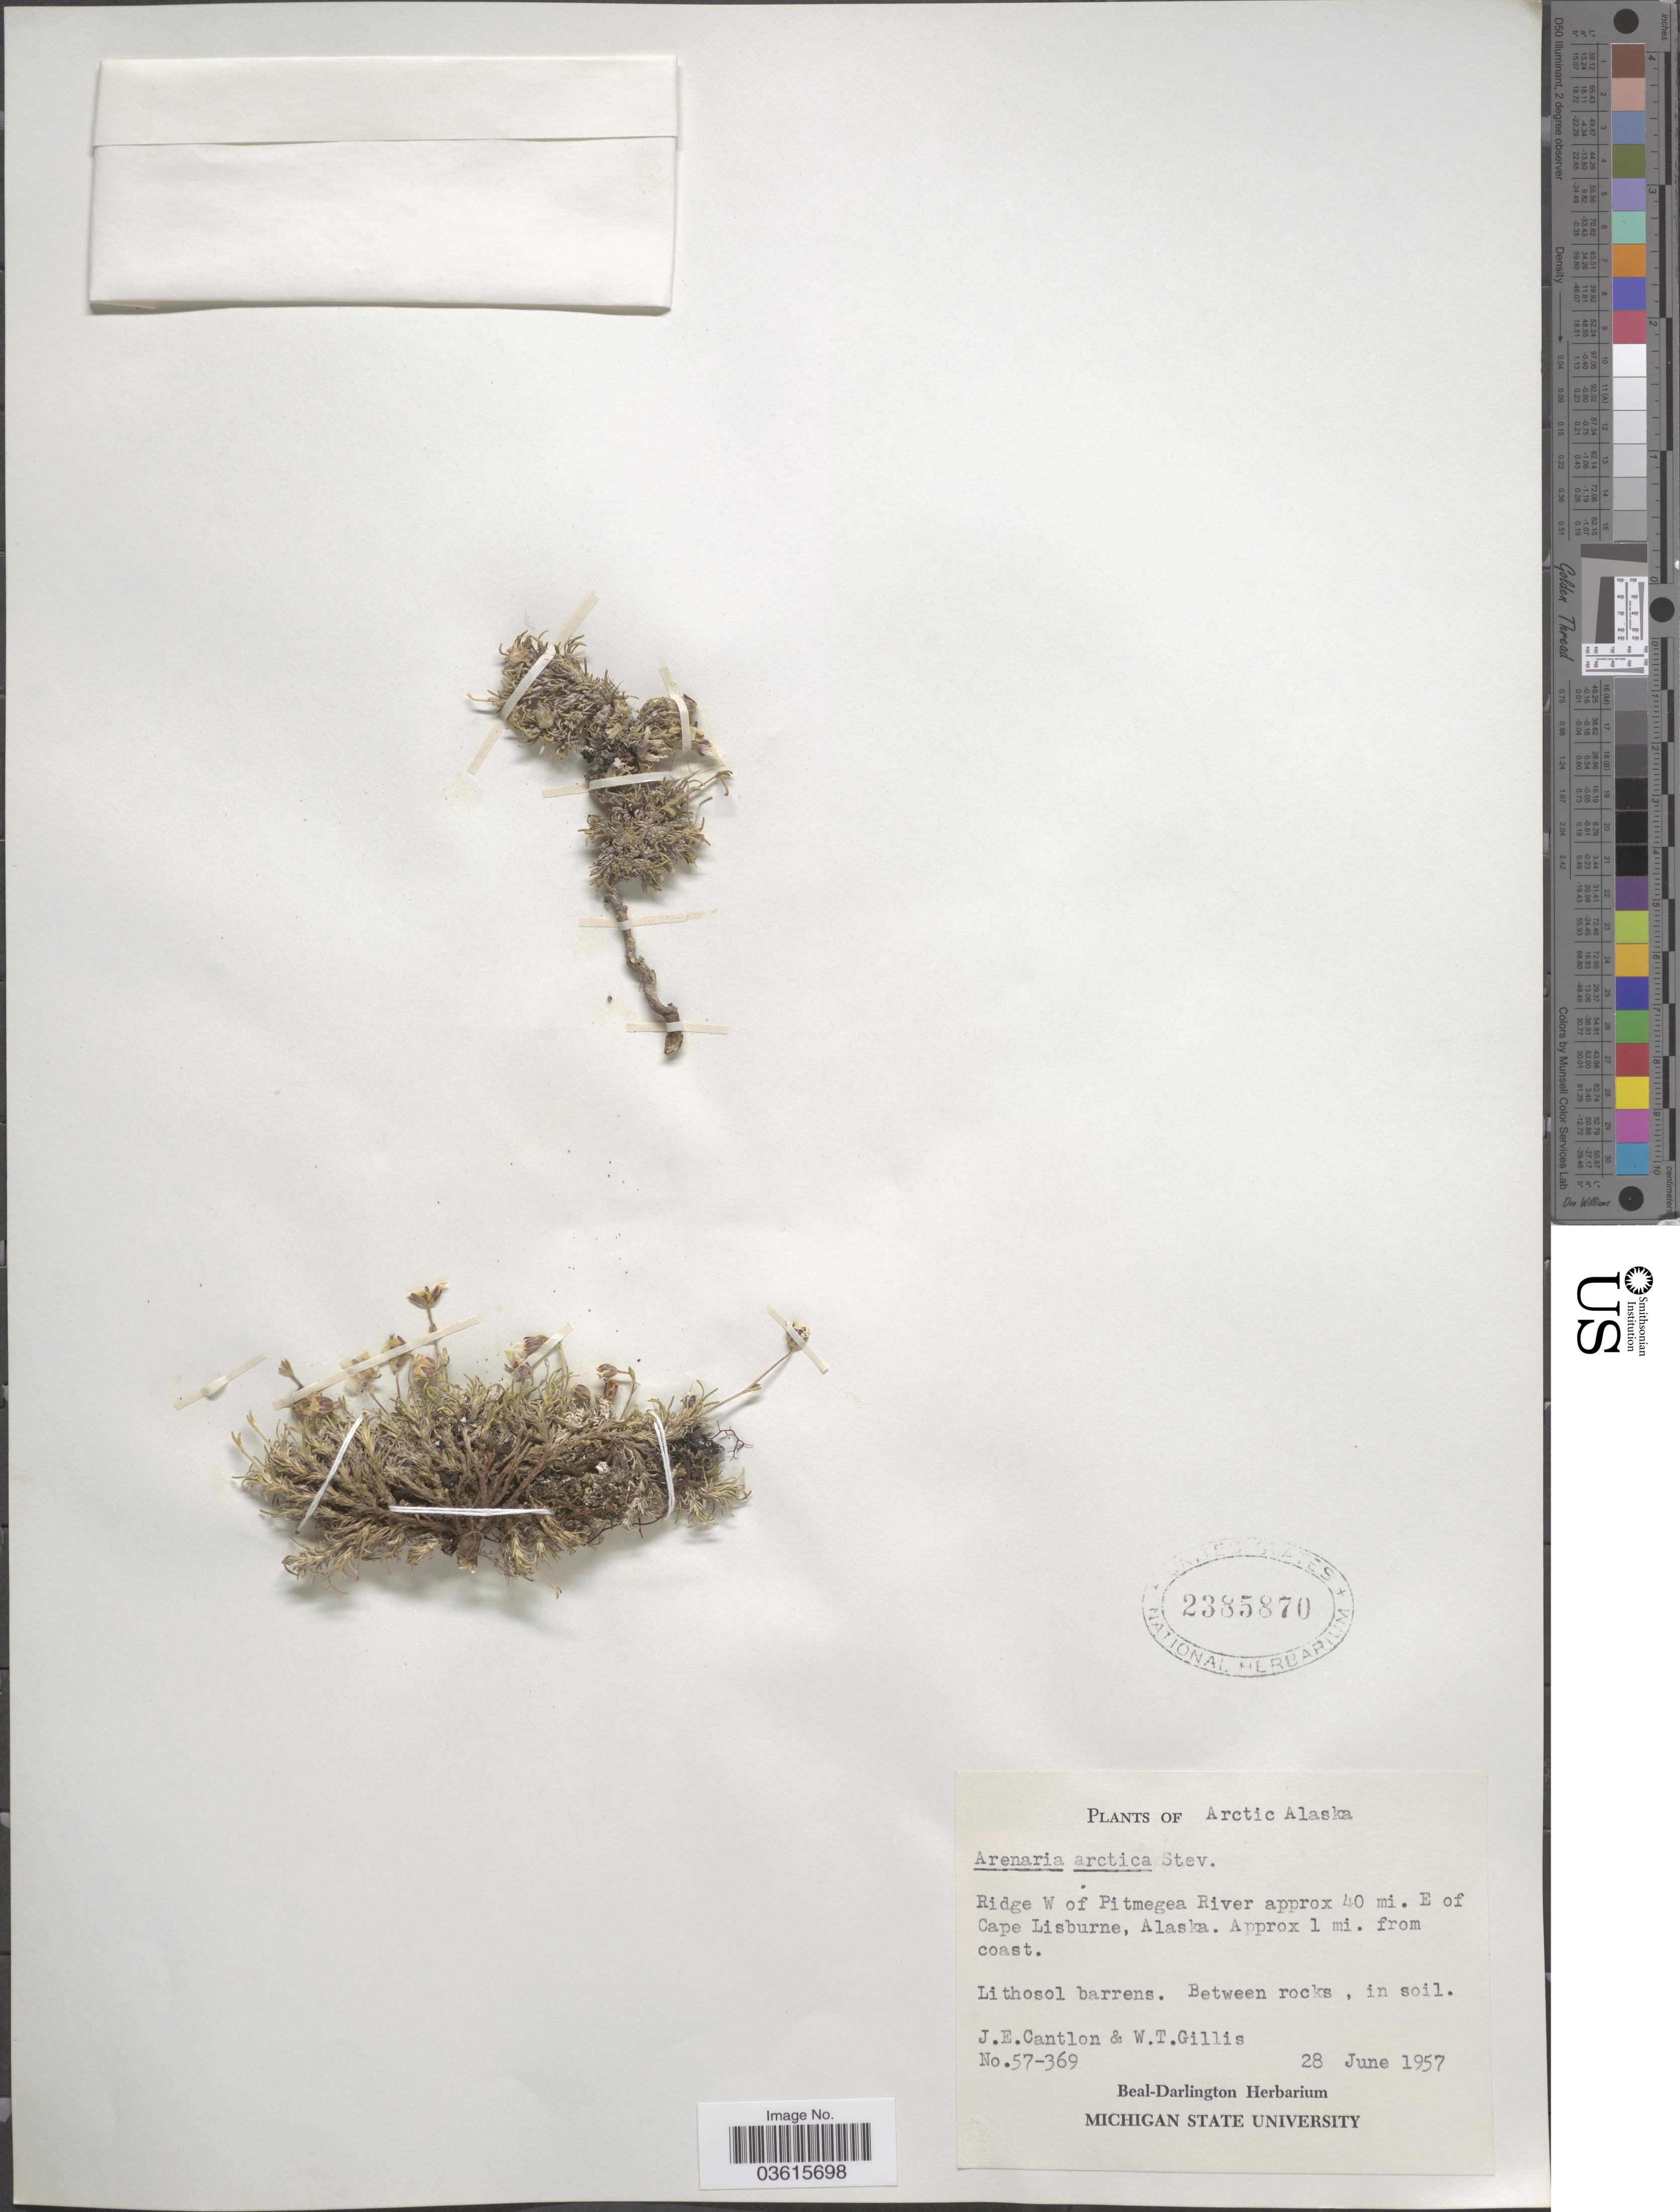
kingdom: Plantae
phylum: Tracheophyta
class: Magnoliopsida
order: Caryophyllales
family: Caryophyllaceae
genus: Cherleria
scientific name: Cherleria arctica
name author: (Steven ex Ser.) A.J. Moore & Dillenb.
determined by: Strong, Mark T., (BOT), Smithsonian Institution - National Museum of Natural History (UNITED STATES)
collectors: J. Cantlon & W. T. Gillis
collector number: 57-369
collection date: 1957-06-28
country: United States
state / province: Alaska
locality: Arctic Alaska. Ridge W of Pitmegea River approx 40 mi. E of Cape Lisburne. Approx 1 mi. from coast.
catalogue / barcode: US 2385870